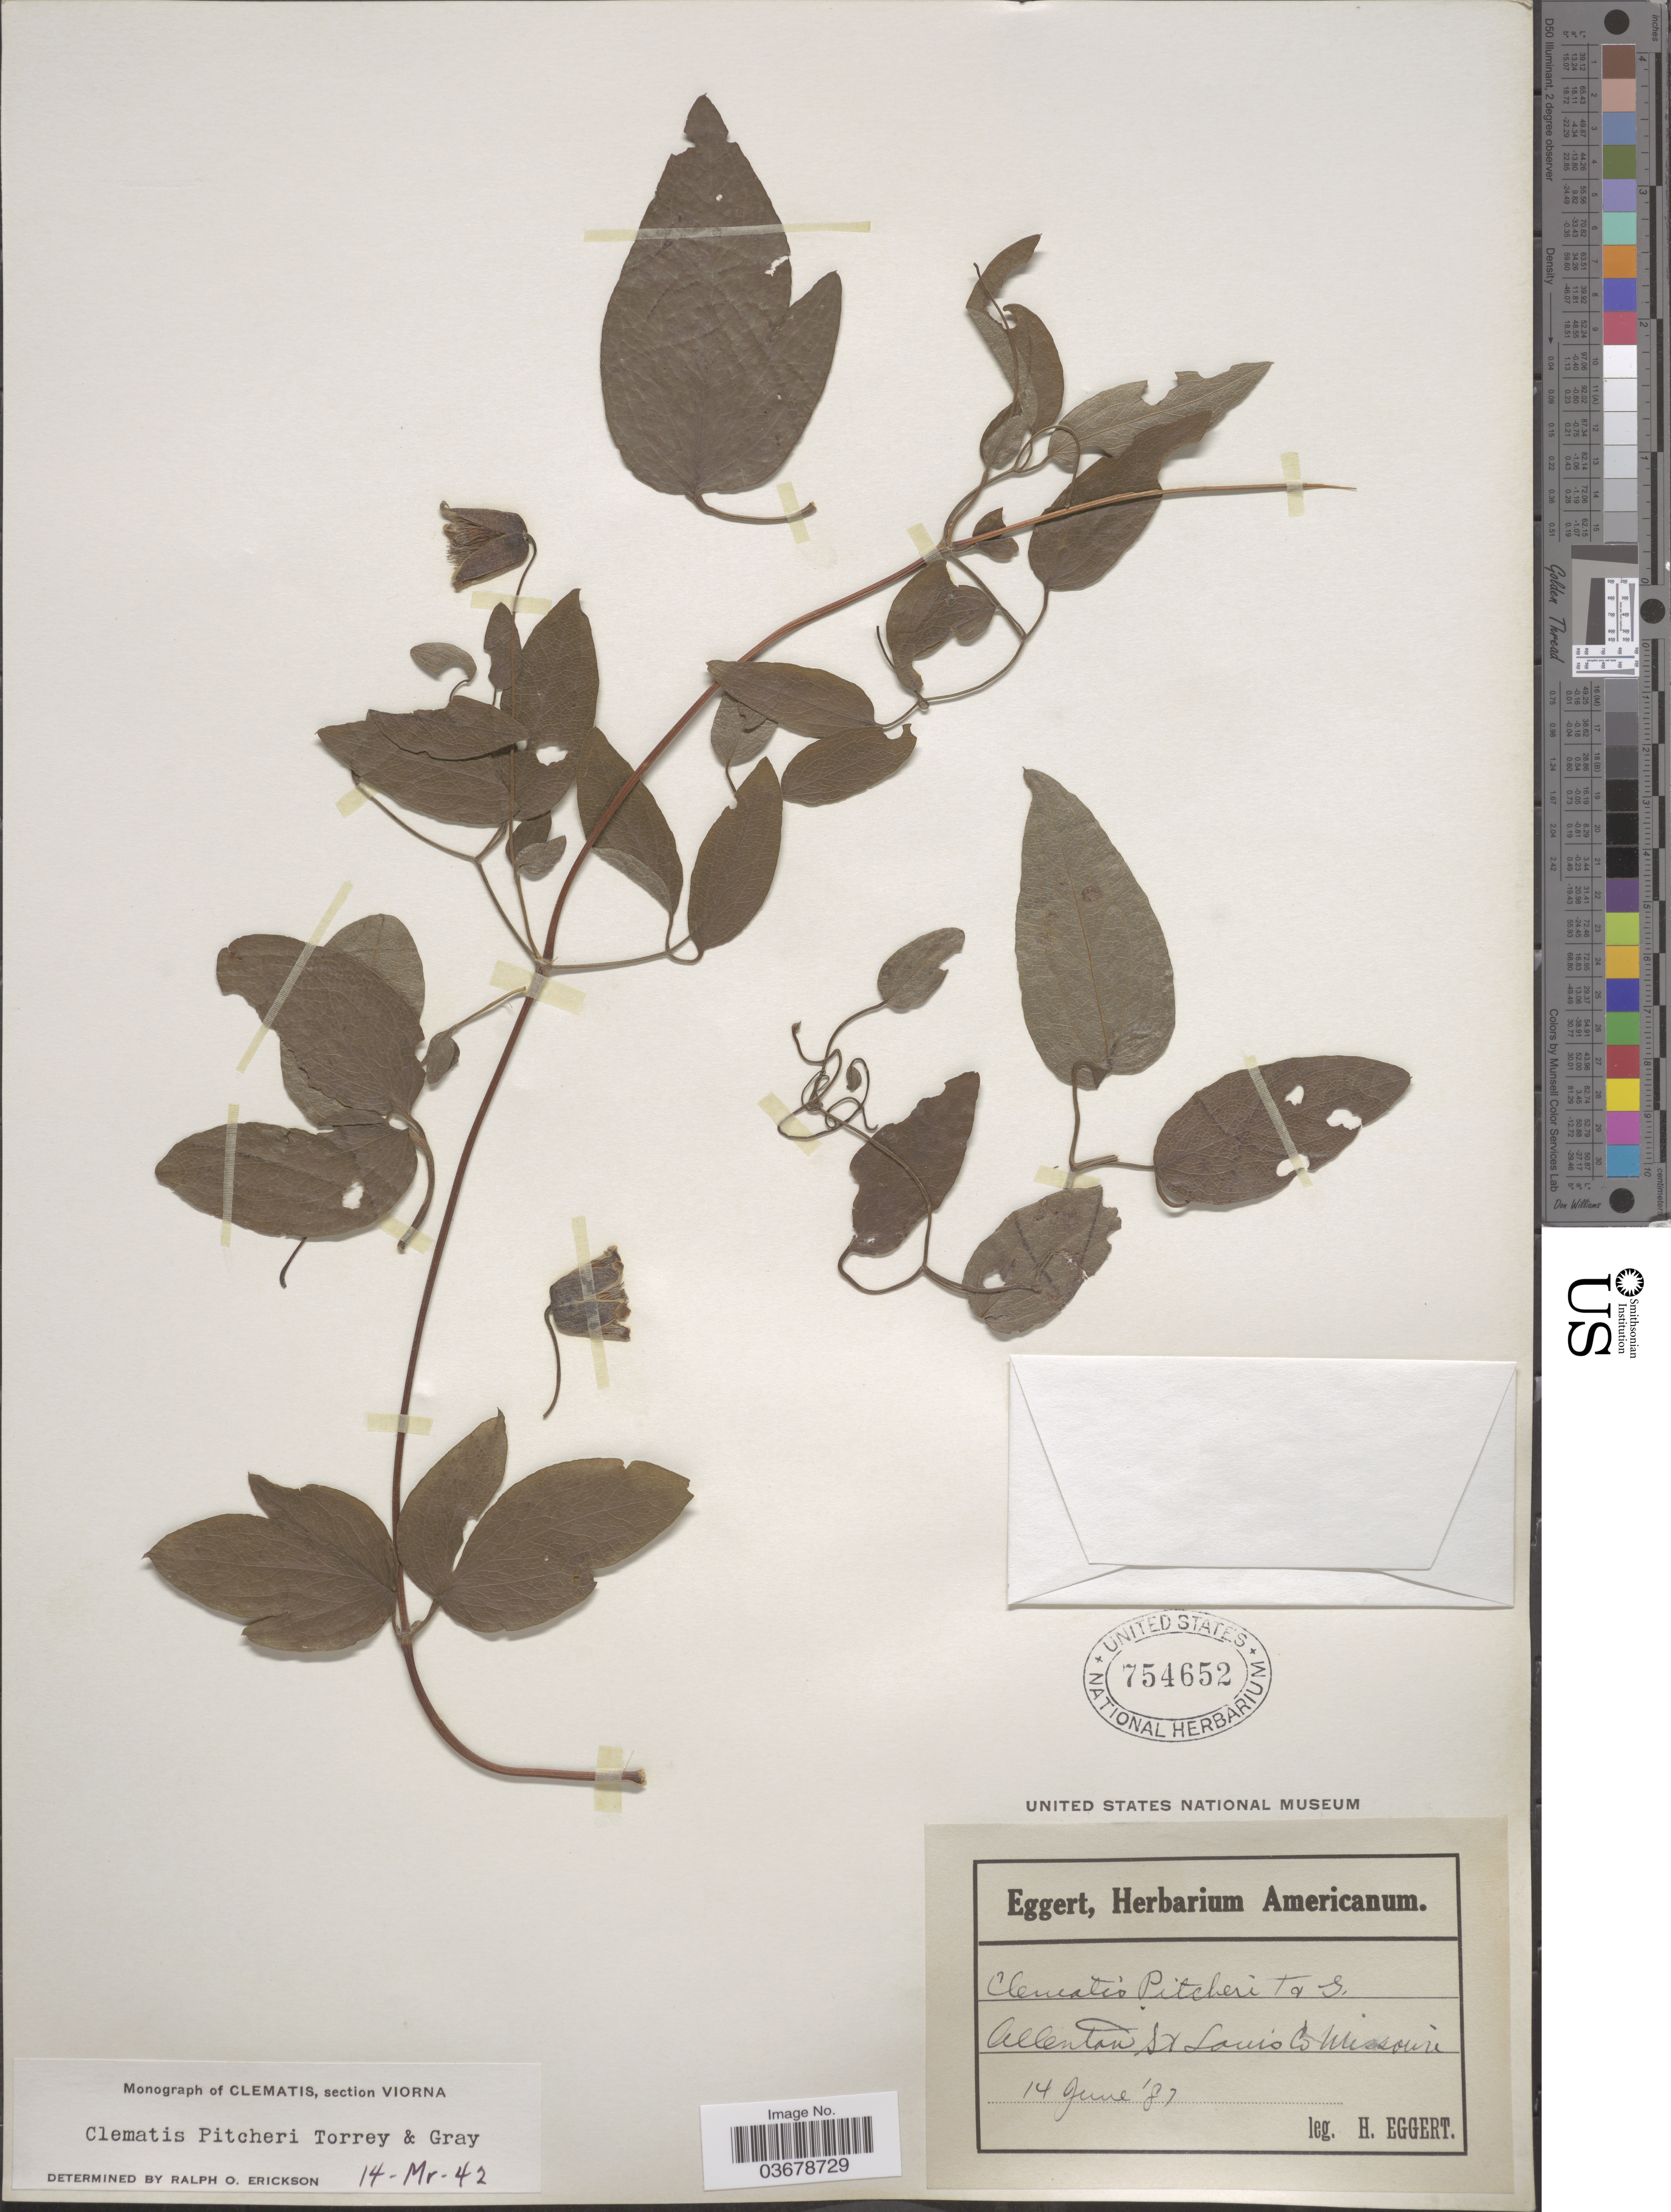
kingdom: Plantae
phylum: Tracheophyta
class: Magnoliopsida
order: Ranunculales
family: Ranunculaceae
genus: Clematis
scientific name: Clematis viorna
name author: L.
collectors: H. Eggert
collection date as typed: Transcribed d/m/y: 14/6/87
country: United States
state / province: Missouri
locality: Allenton, St Louis Co.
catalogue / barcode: US 754652